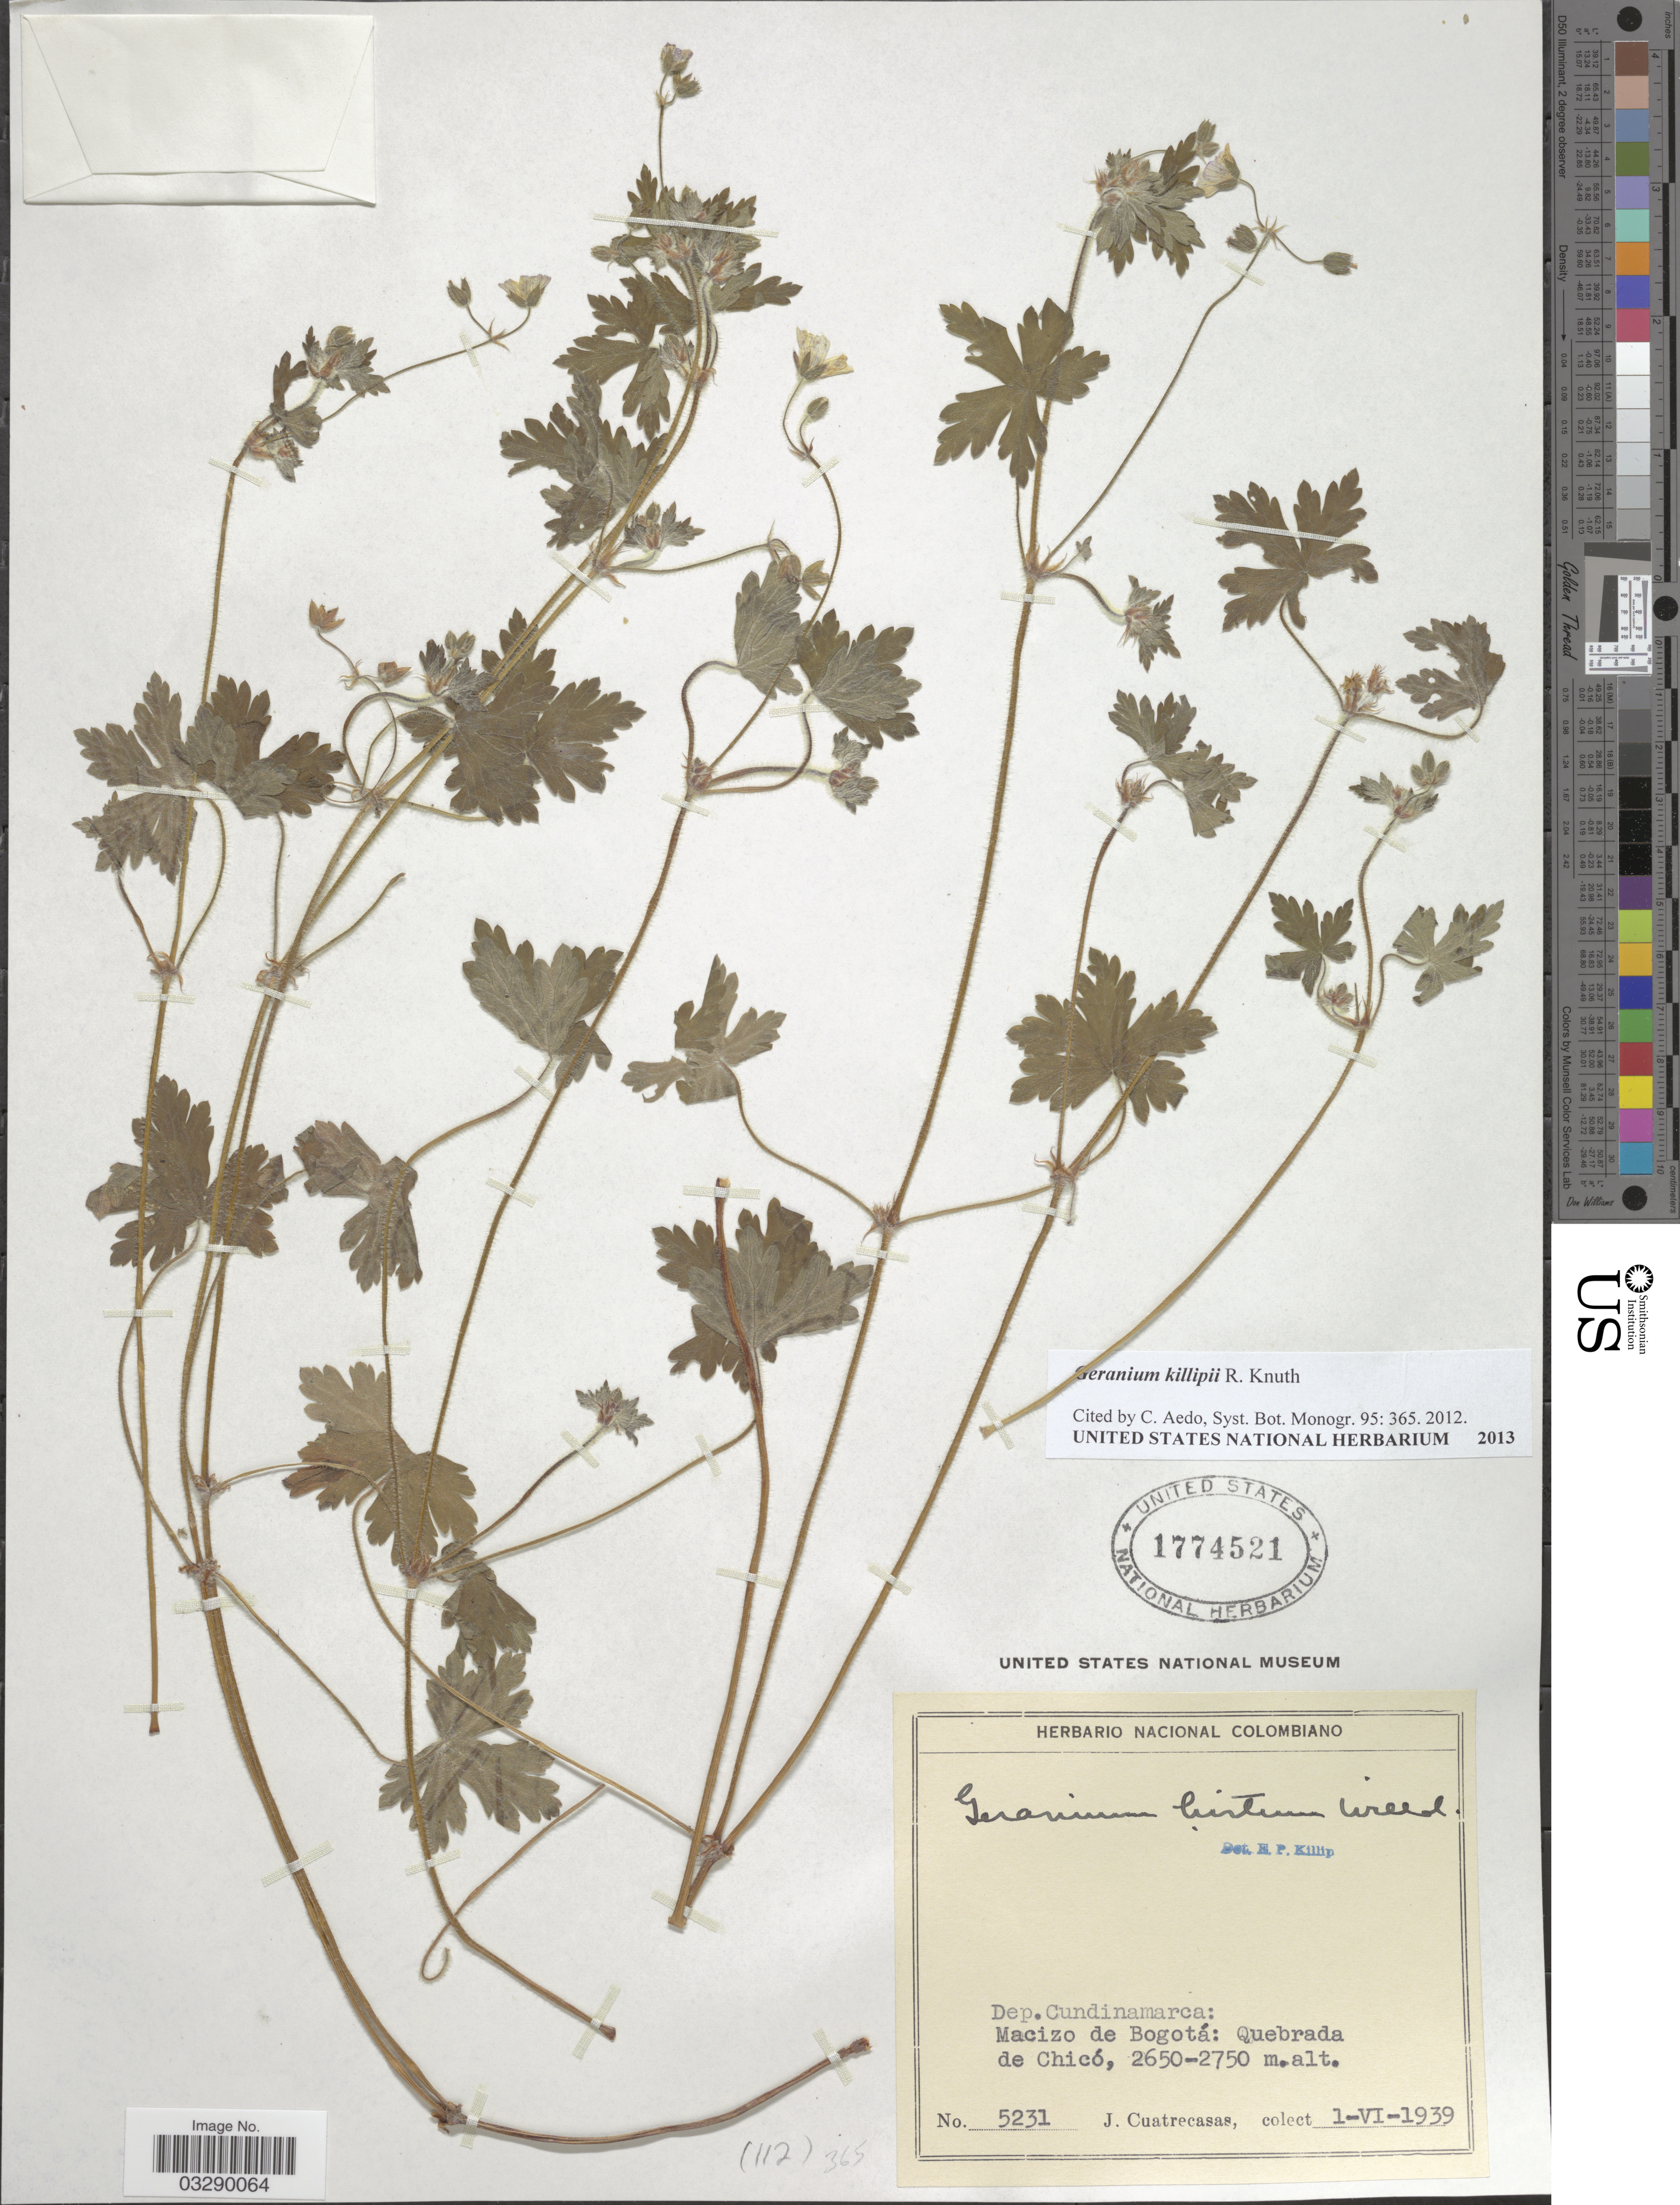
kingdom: Plantae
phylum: Tracheophyta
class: Magnoliopsida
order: Geraniales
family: Geraniaceae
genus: Geranium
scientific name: Geranium killipii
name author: R. Knuth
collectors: J. Cuatrecasas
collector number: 5231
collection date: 1939-06-01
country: Colombia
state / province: Cundinamarca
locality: Dep. Cundinamarca: Macizo de Bogotá: Quebrada de Chicó.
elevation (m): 2650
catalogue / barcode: US 1774521